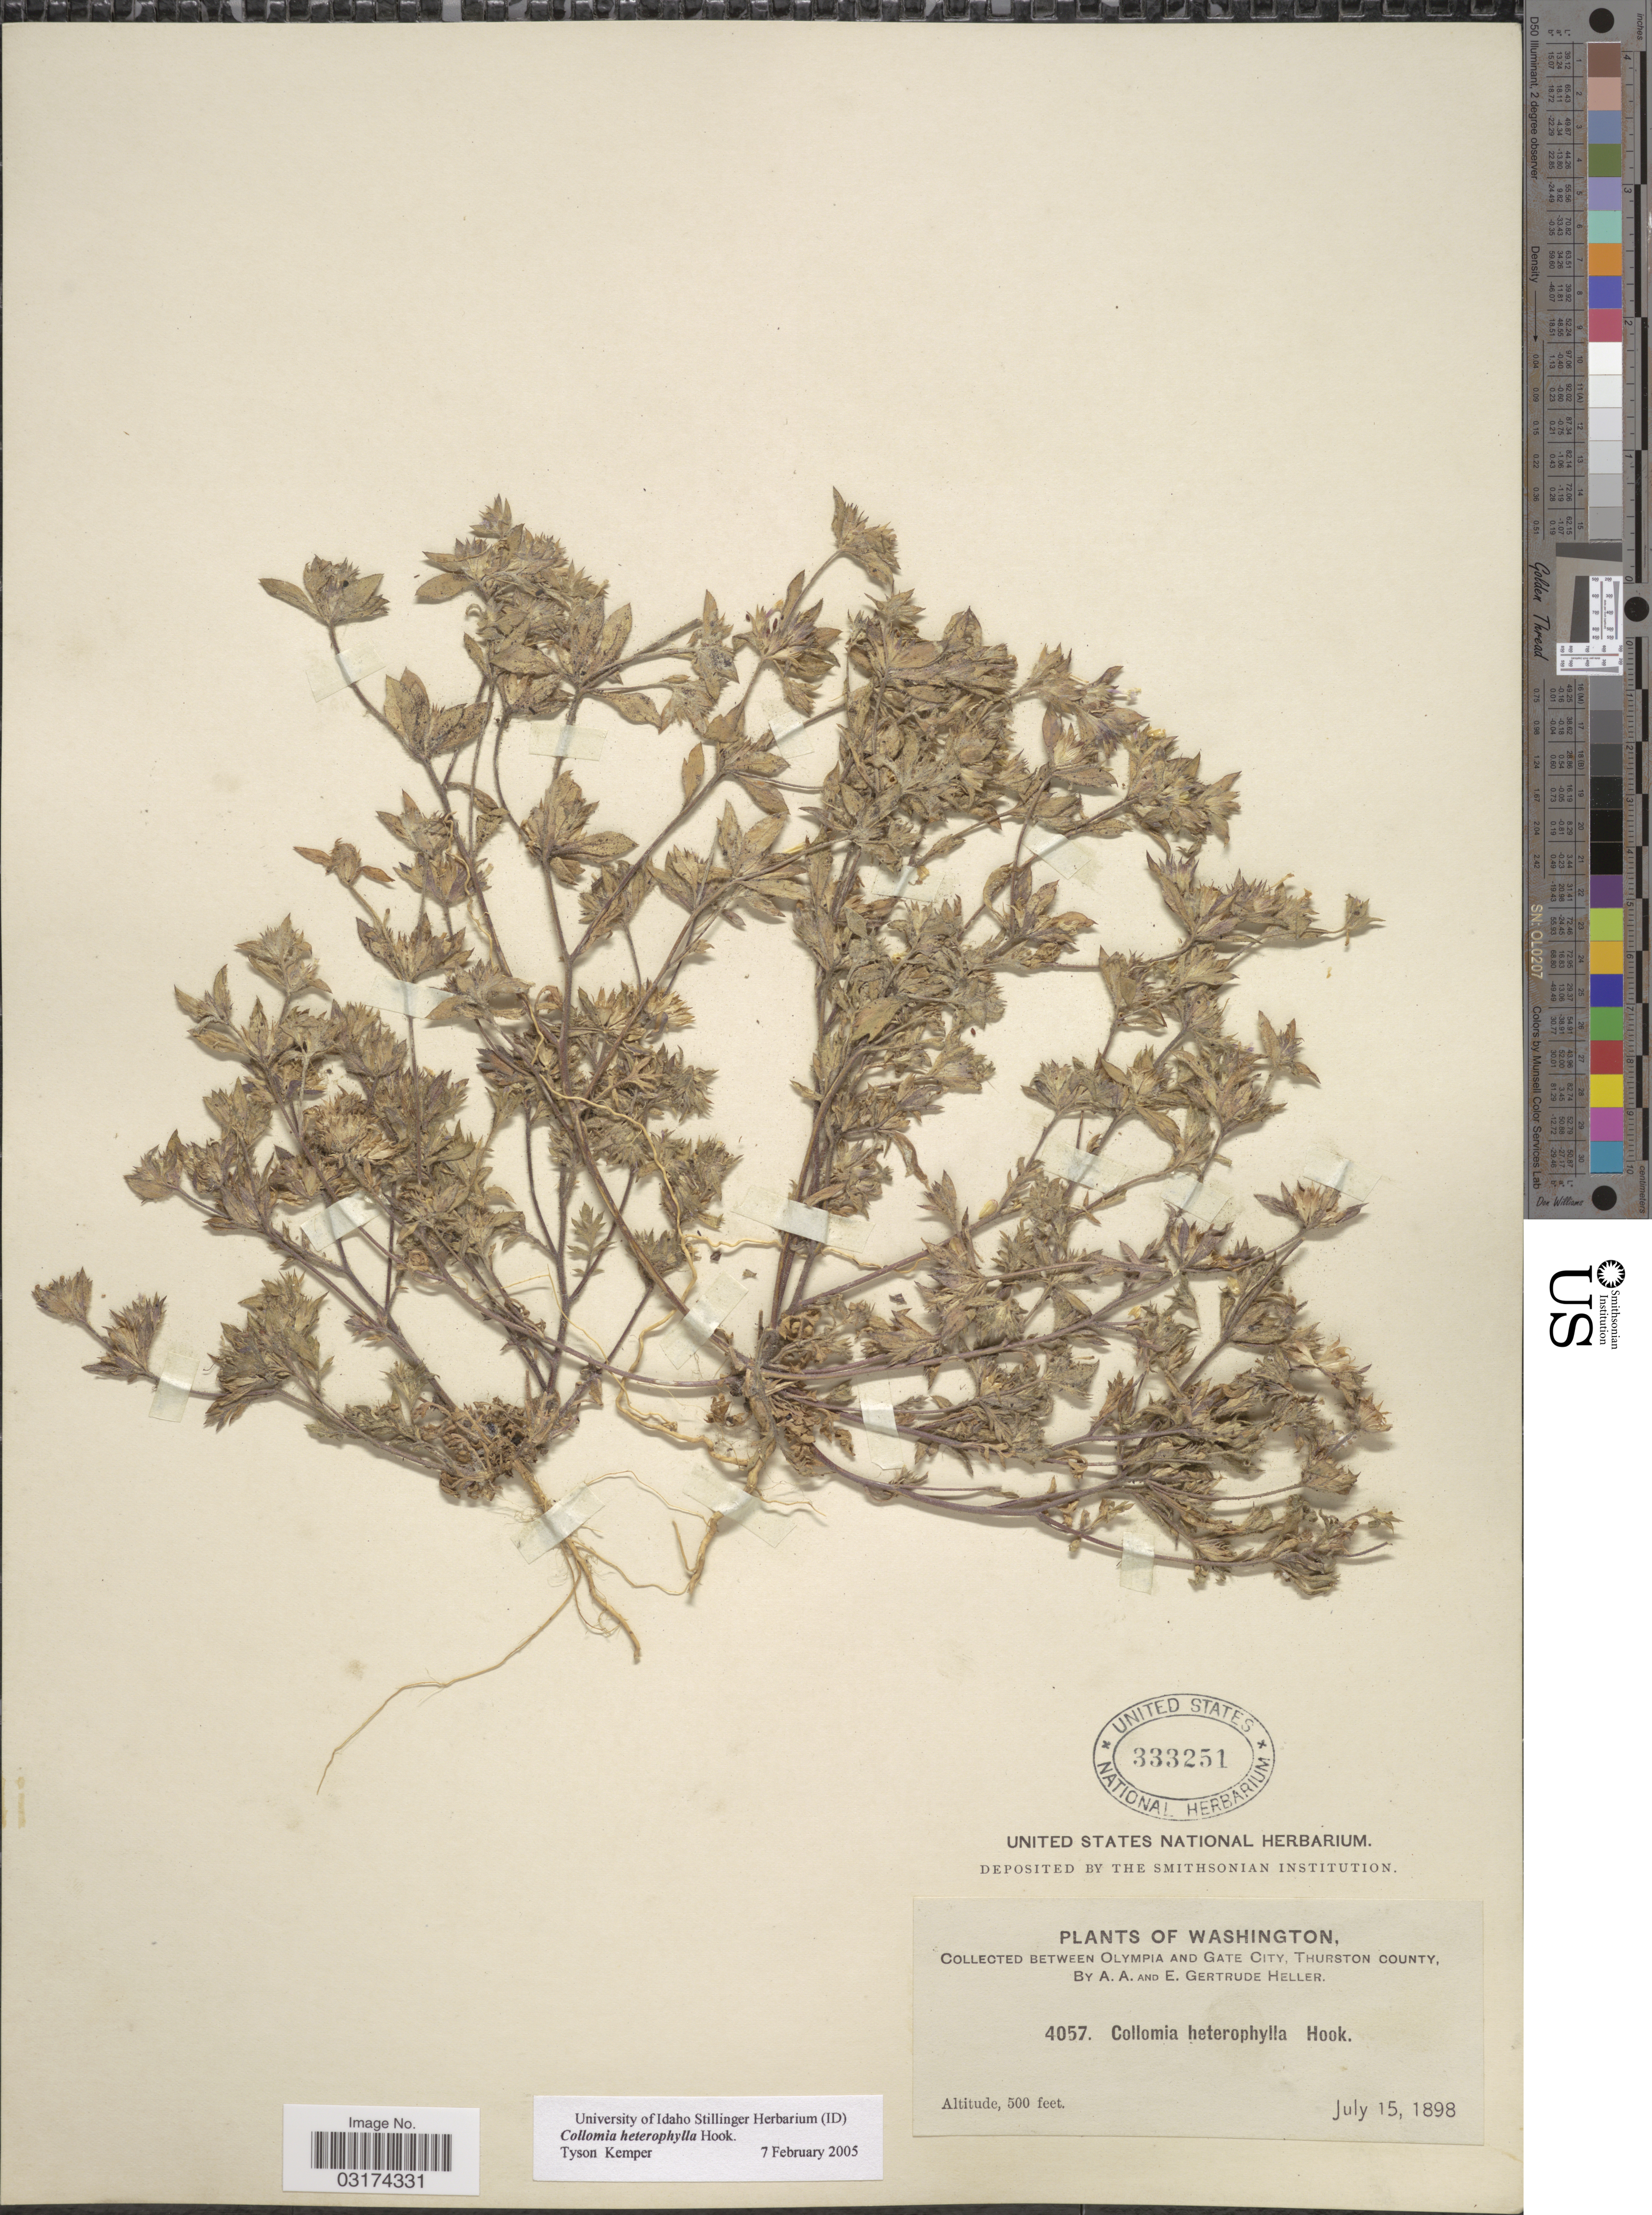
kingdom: Plantae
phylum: Tracheophyta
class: Magnoliopsida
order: Ericales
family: Polemoniaceae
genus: Collomia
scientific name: Collomia heterophylla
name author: Hook.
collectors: A. A. Heller & E. G. Heller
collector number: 4057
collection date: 1898-07-15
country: United States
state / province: Washington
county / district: Thurston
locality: Between Olympia and Gate City, Thurston county.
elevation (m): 152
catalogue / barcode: US 333251